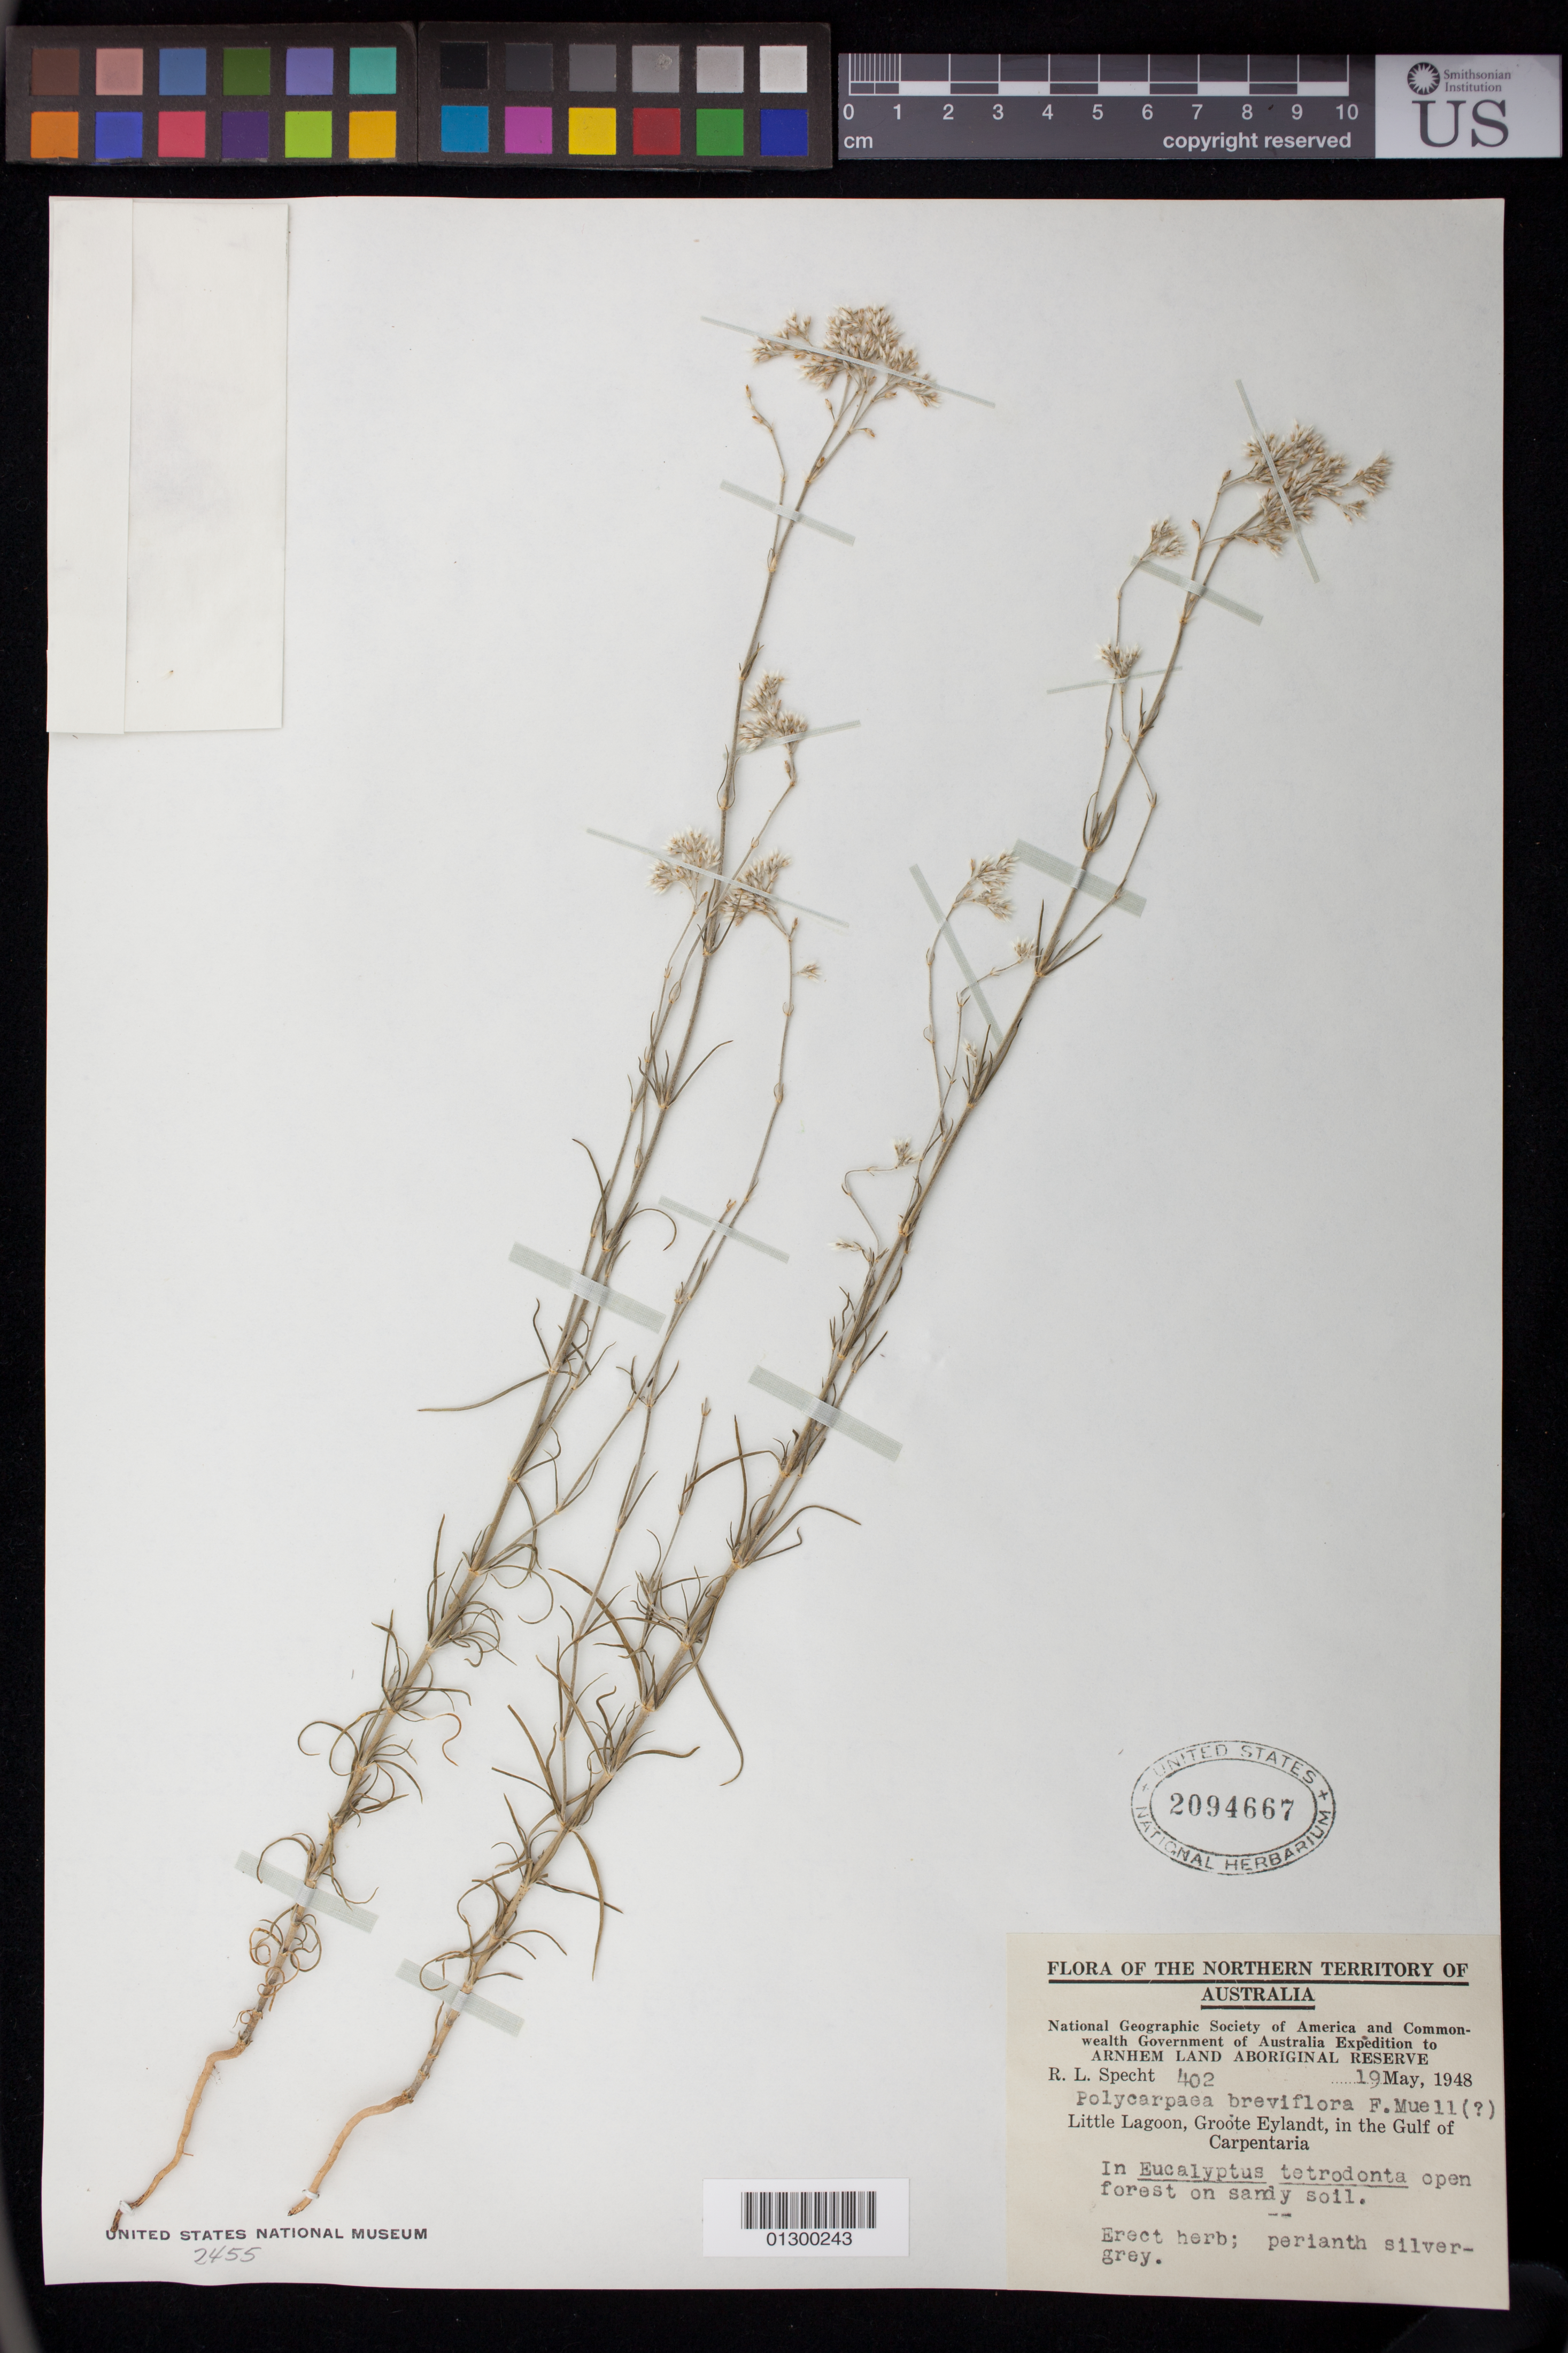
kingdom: Plantae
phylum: Tracheophyta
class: Magnoliopsida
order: Caryophyllales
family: Caryophyllaceae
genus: Polycarpaea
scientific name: Polycarpaea breviflora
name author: F. Muell.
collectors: R. L. Specht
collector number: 402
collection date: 1948-05-19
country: Australia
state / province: Northern Territory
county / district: East Arnhem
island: Groote Eylandt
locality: Little Lagoon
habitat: In Eucalyptus tetrodonta open forest on sandy soil.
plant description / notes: Erect herb; perianth silver-grey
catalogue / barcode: US 2094667